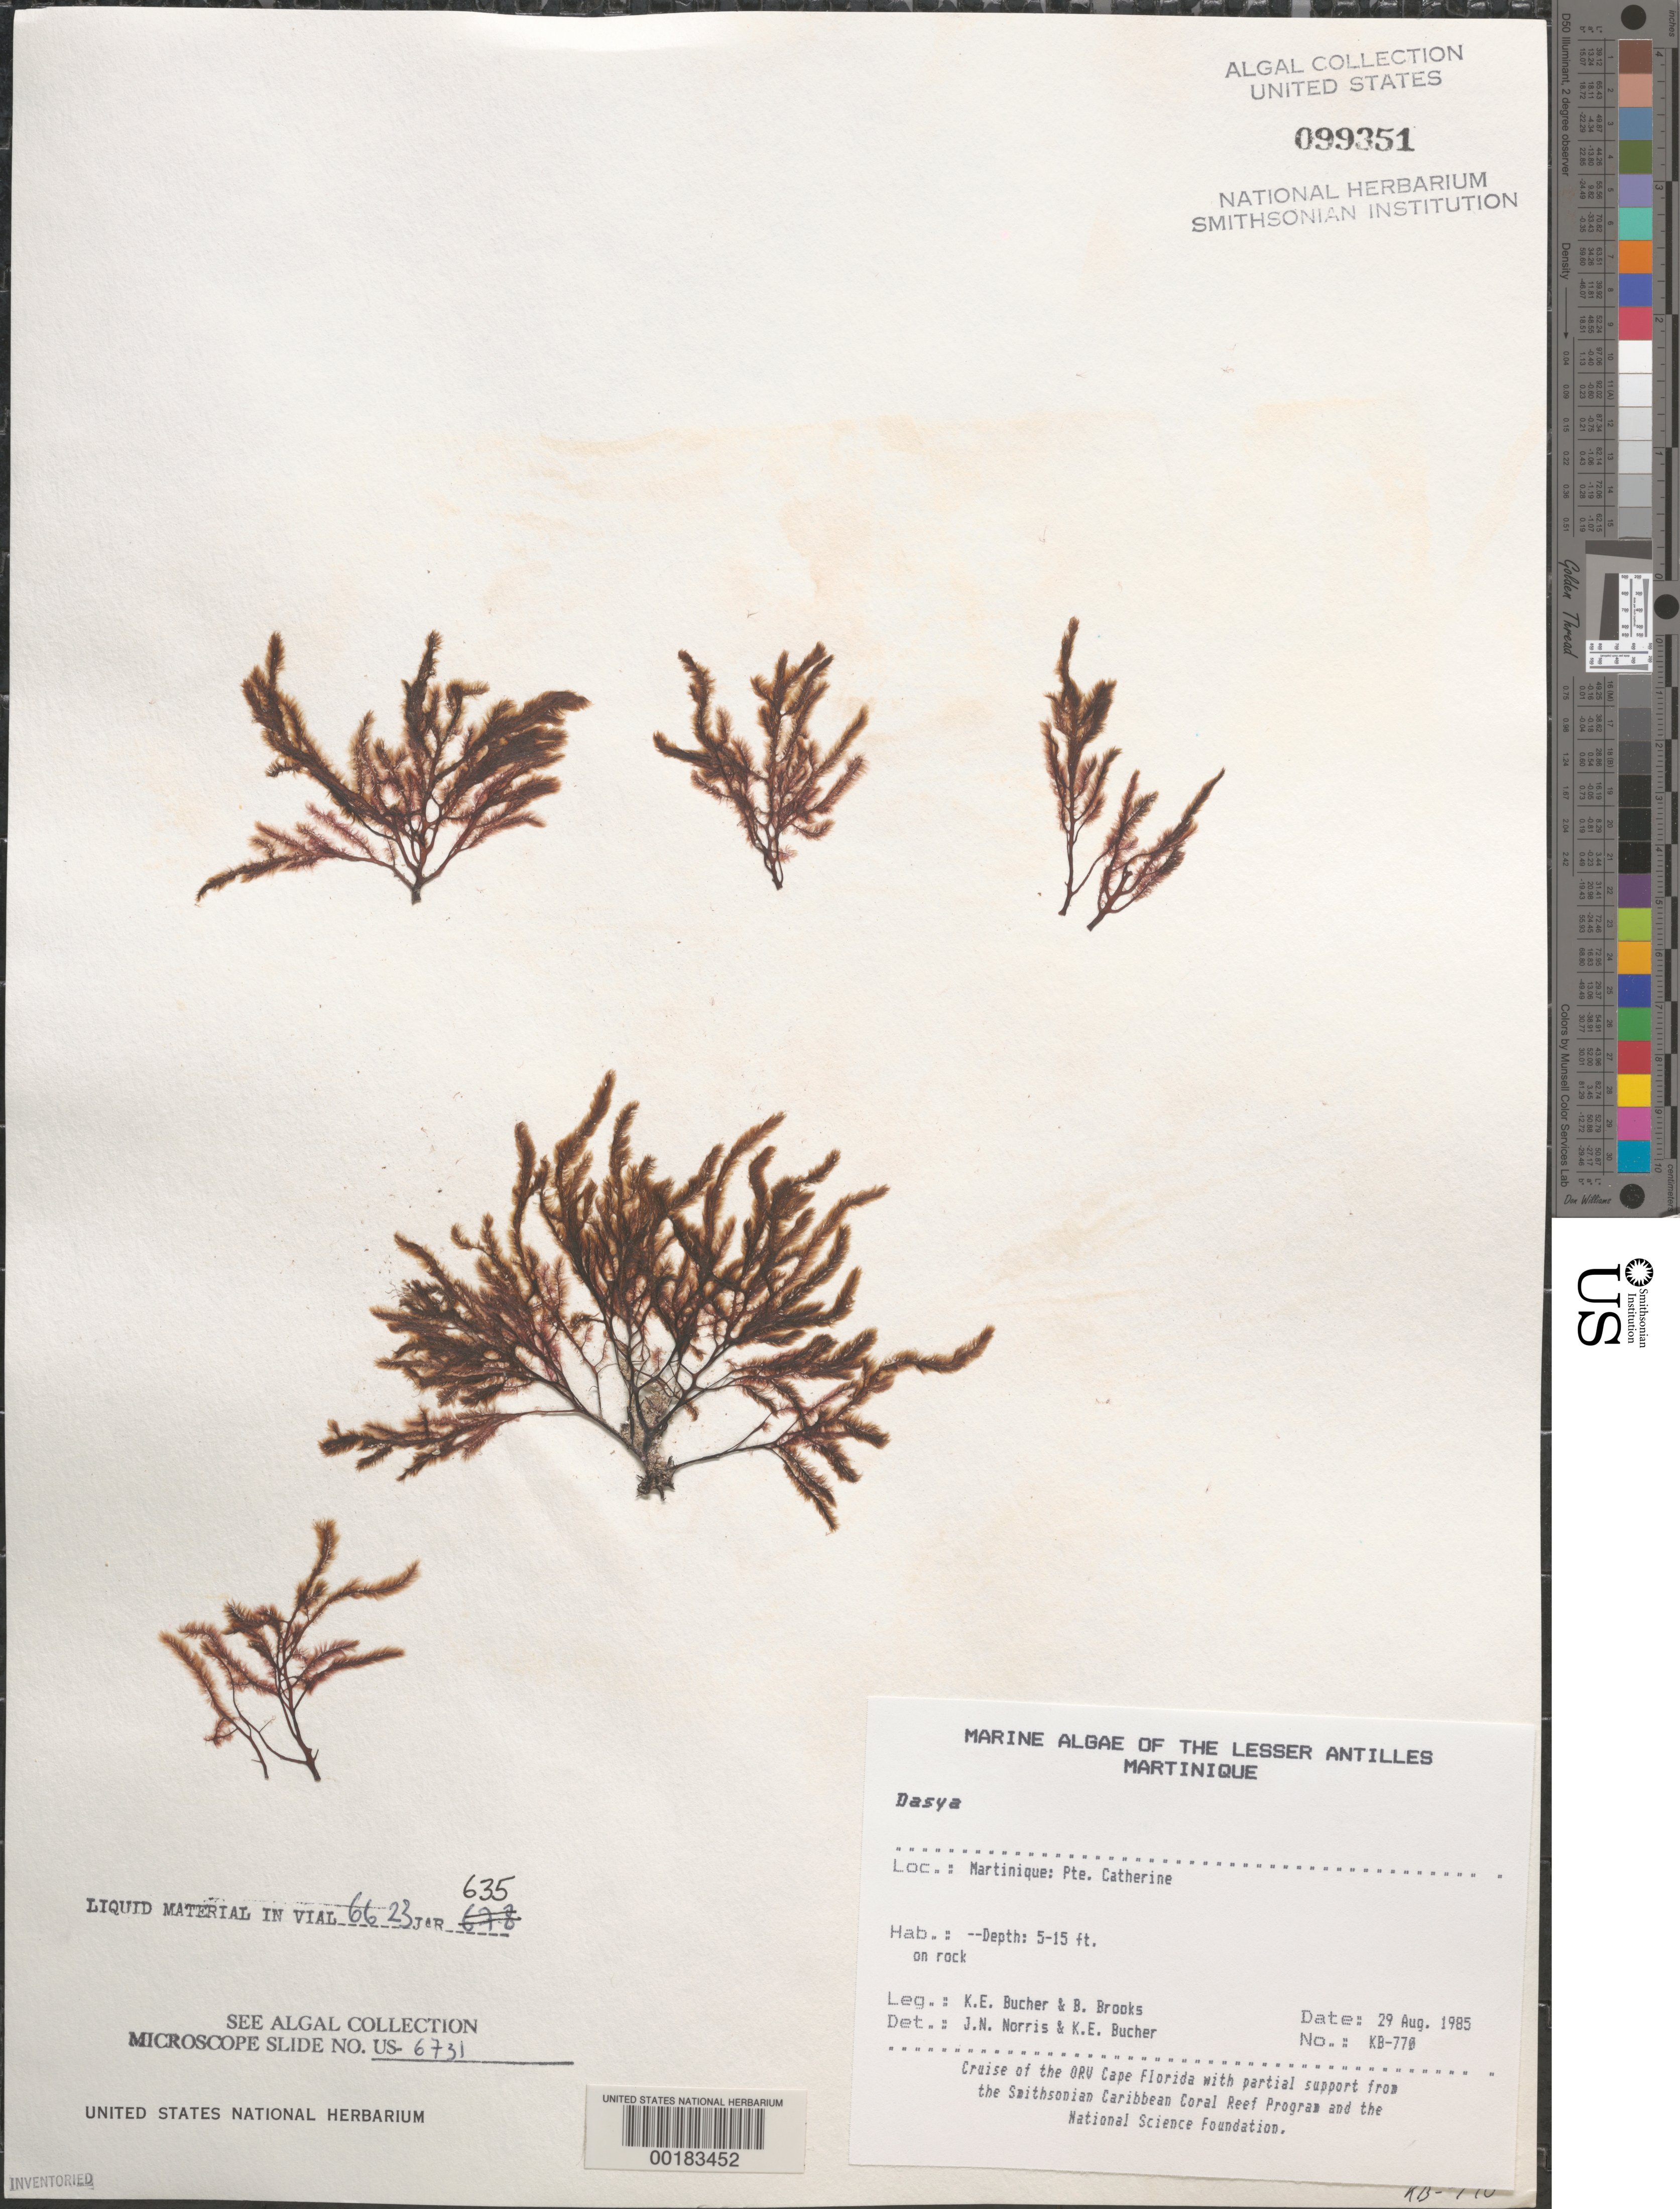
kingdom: Plantae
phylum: Rhodophyta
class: Florideophyceae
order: Ceramiales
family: Dasyaceae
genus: Dasya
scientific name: Dasya sp.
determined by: Norris, J. N.; Bucher, K. E.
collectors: K. E. Bucher & B. Brooks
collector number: Kb-770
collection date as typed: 29 Aug 1985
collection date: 1985-08-29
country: Martinique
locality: Pointe Catherine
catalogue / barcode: US 99351